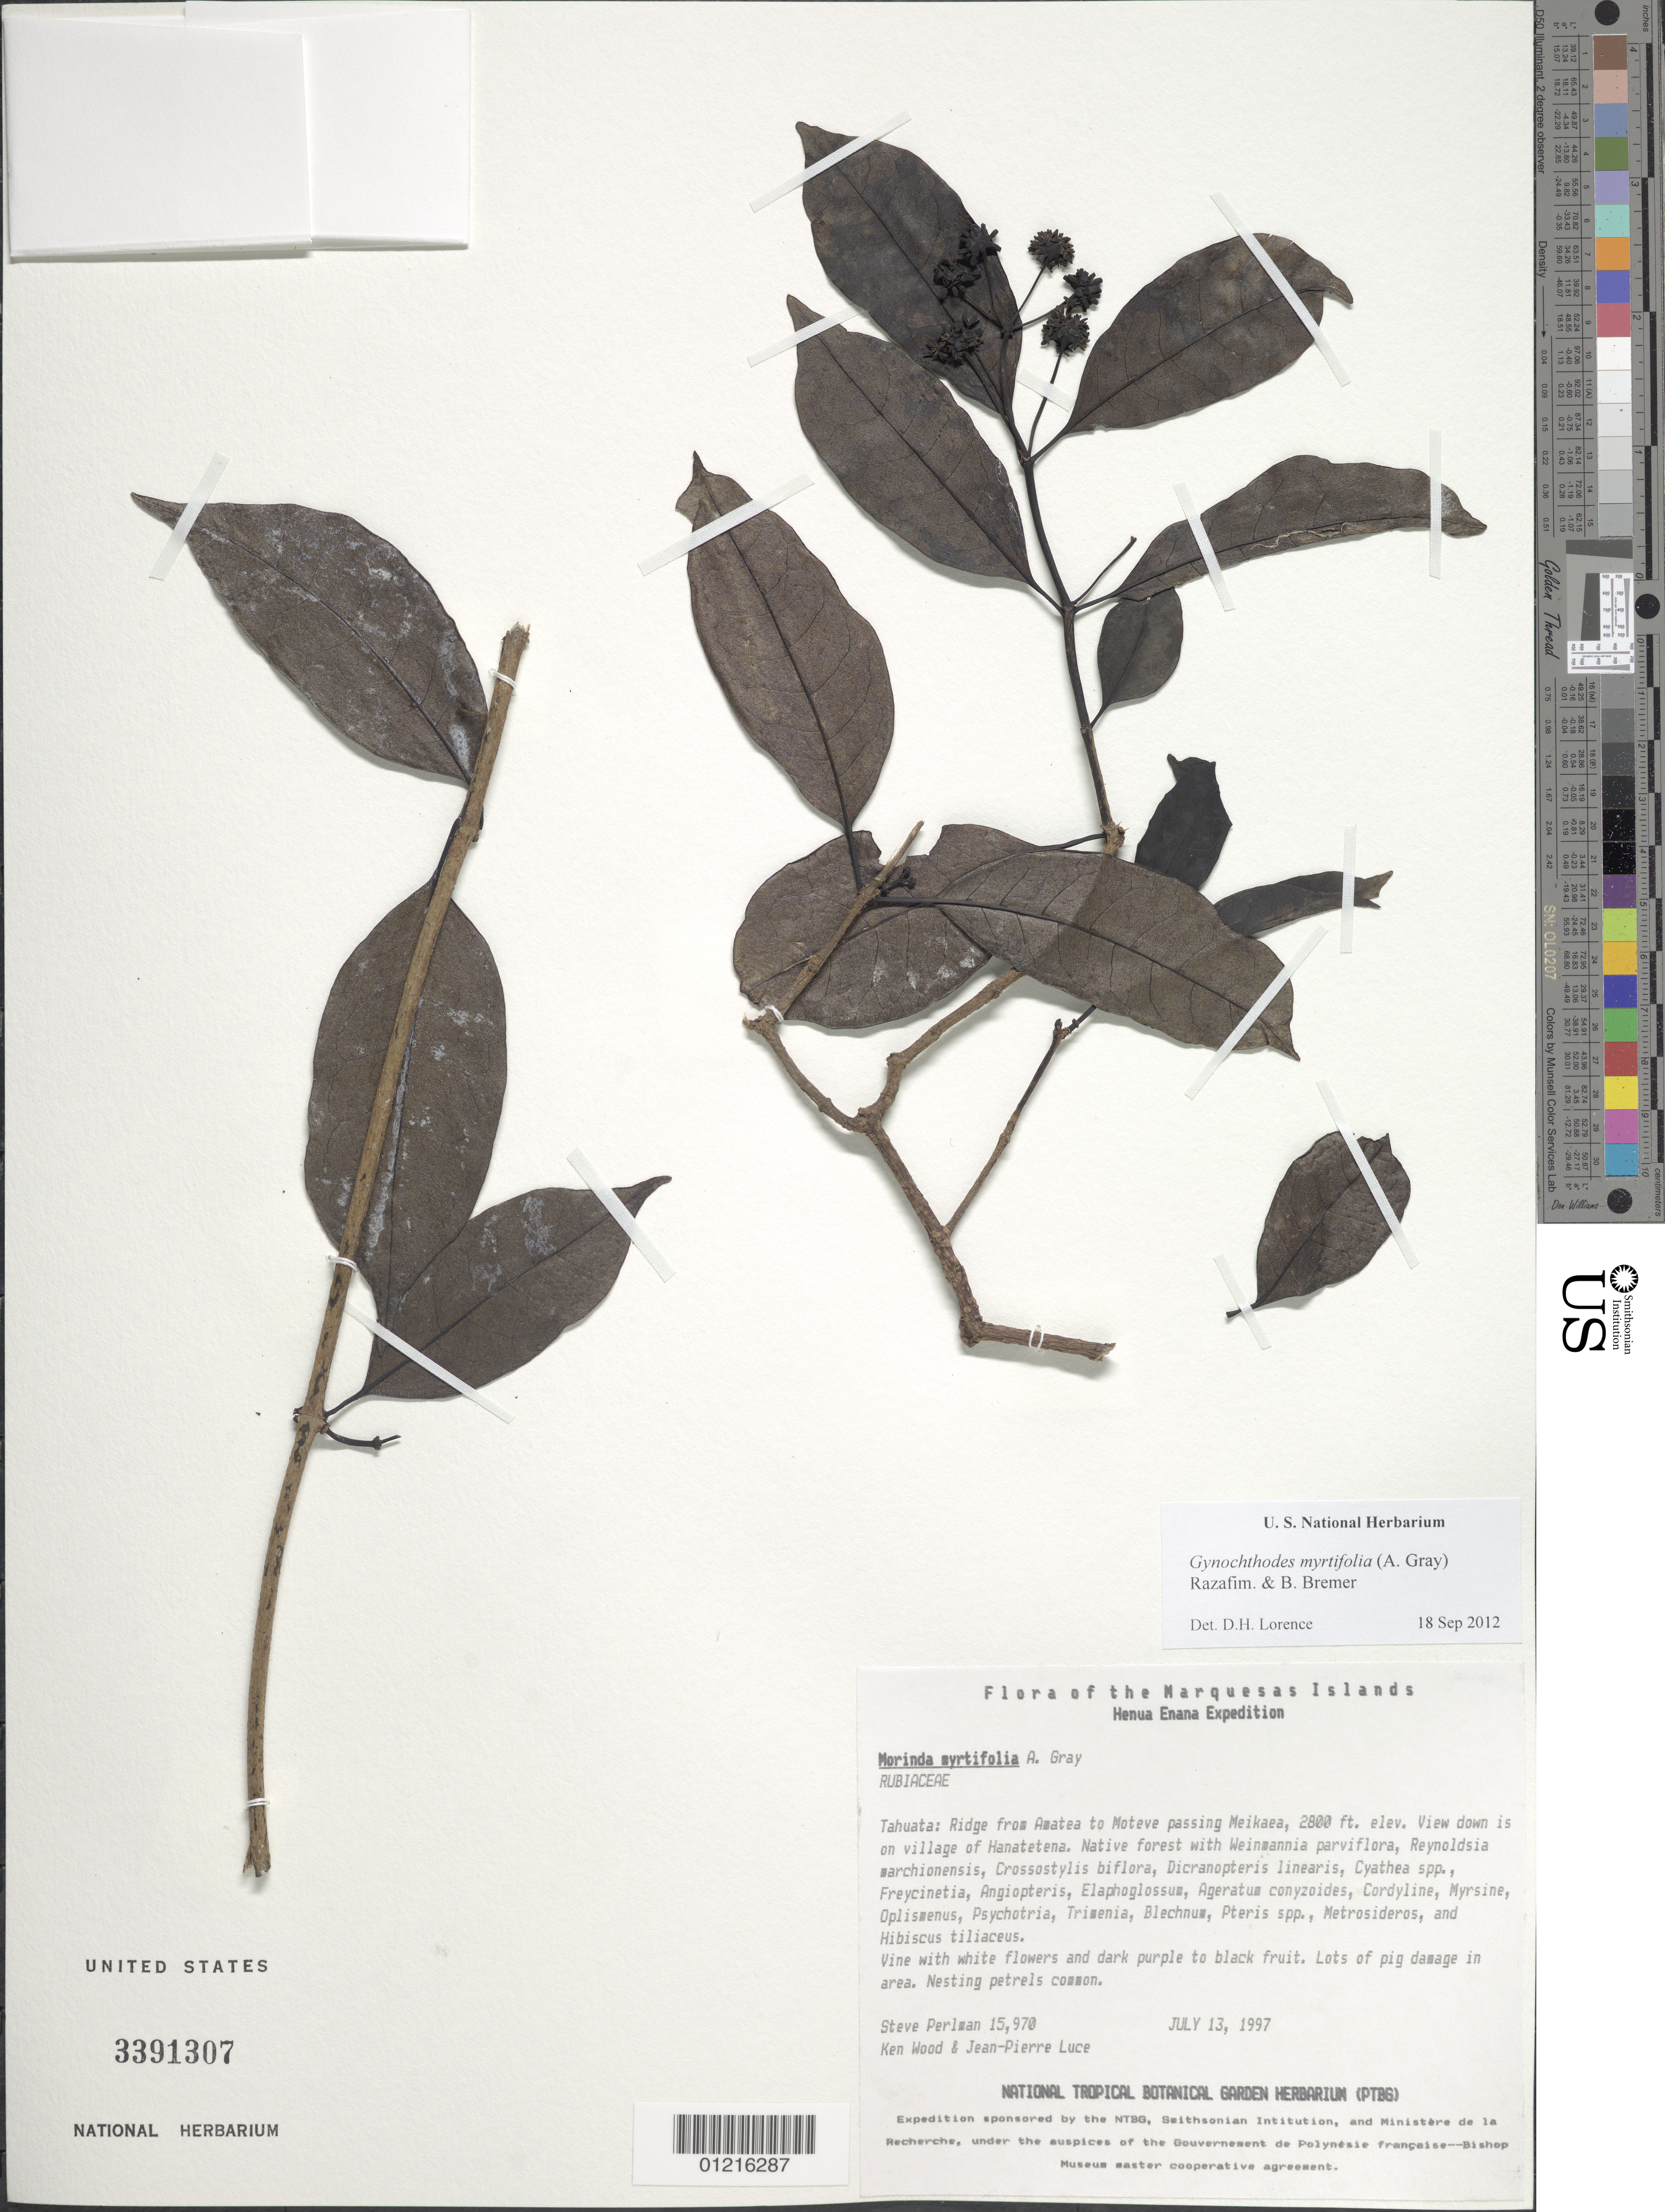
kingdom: Plantae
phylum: Tracheophyta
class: Magnoliopsida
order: Gentianales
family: Rubiaceae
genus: Gynochthodes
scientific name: Gynochthodes myrtifolia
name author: (A. Gray) Razafim. & B. Bremer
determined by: Lorence, David H., (PTBG), National Tropical Botanical Garden (UNITED STATES)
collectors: S. P. Perlman, K. R. Wood & J. Luce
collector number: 15970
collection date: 1997-07-13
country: French Polynesia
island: Tahuata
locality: Ridge from Amatea to Moteve passing Meikaea, view down is on village of Hanatetena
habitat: Native forest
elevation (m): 853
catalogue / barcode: US 3391307